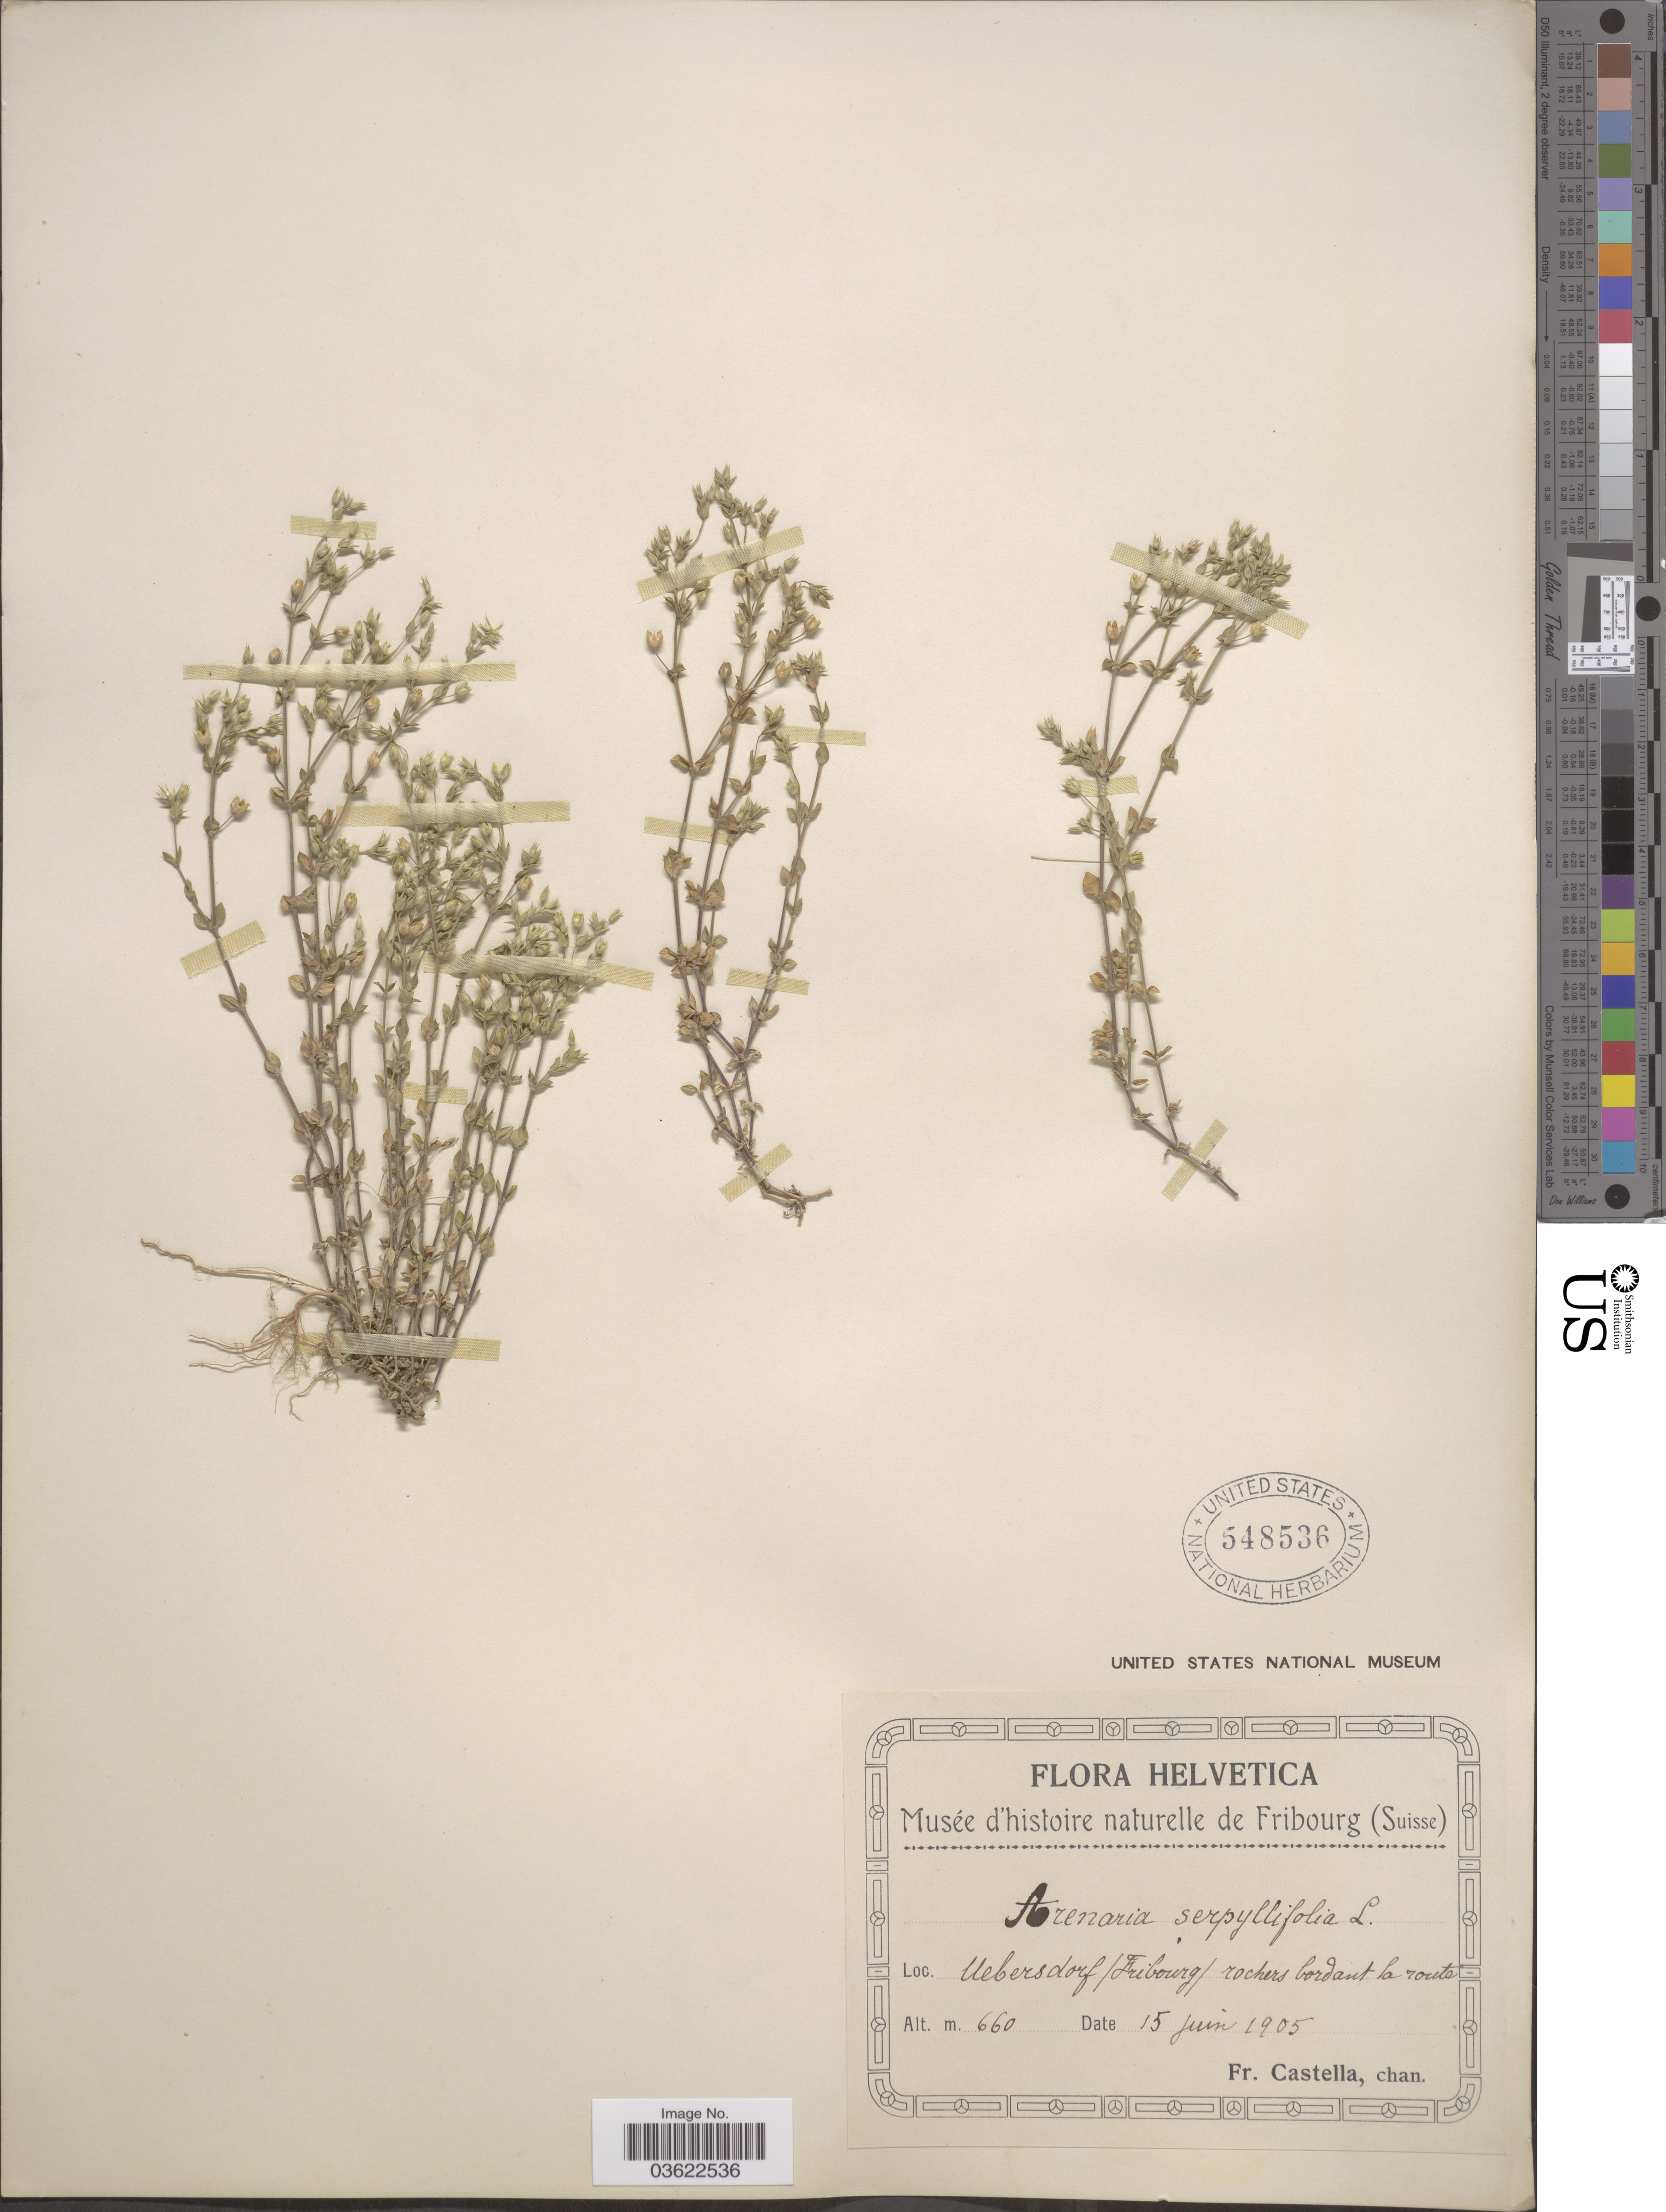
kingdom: Plantae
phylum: Tracheophyta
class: Magnoliopsida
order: Caryophyllales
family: Caryophyllaceae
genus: Arenaria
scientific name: Arenaria serpyllifolia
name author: L.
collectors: Fr. Castella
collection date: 1905-06-15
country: Switzerland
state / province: Fribourg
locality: Helvetica. Uebersdorf (Fribourg).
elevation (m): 660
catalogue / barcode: US 548536